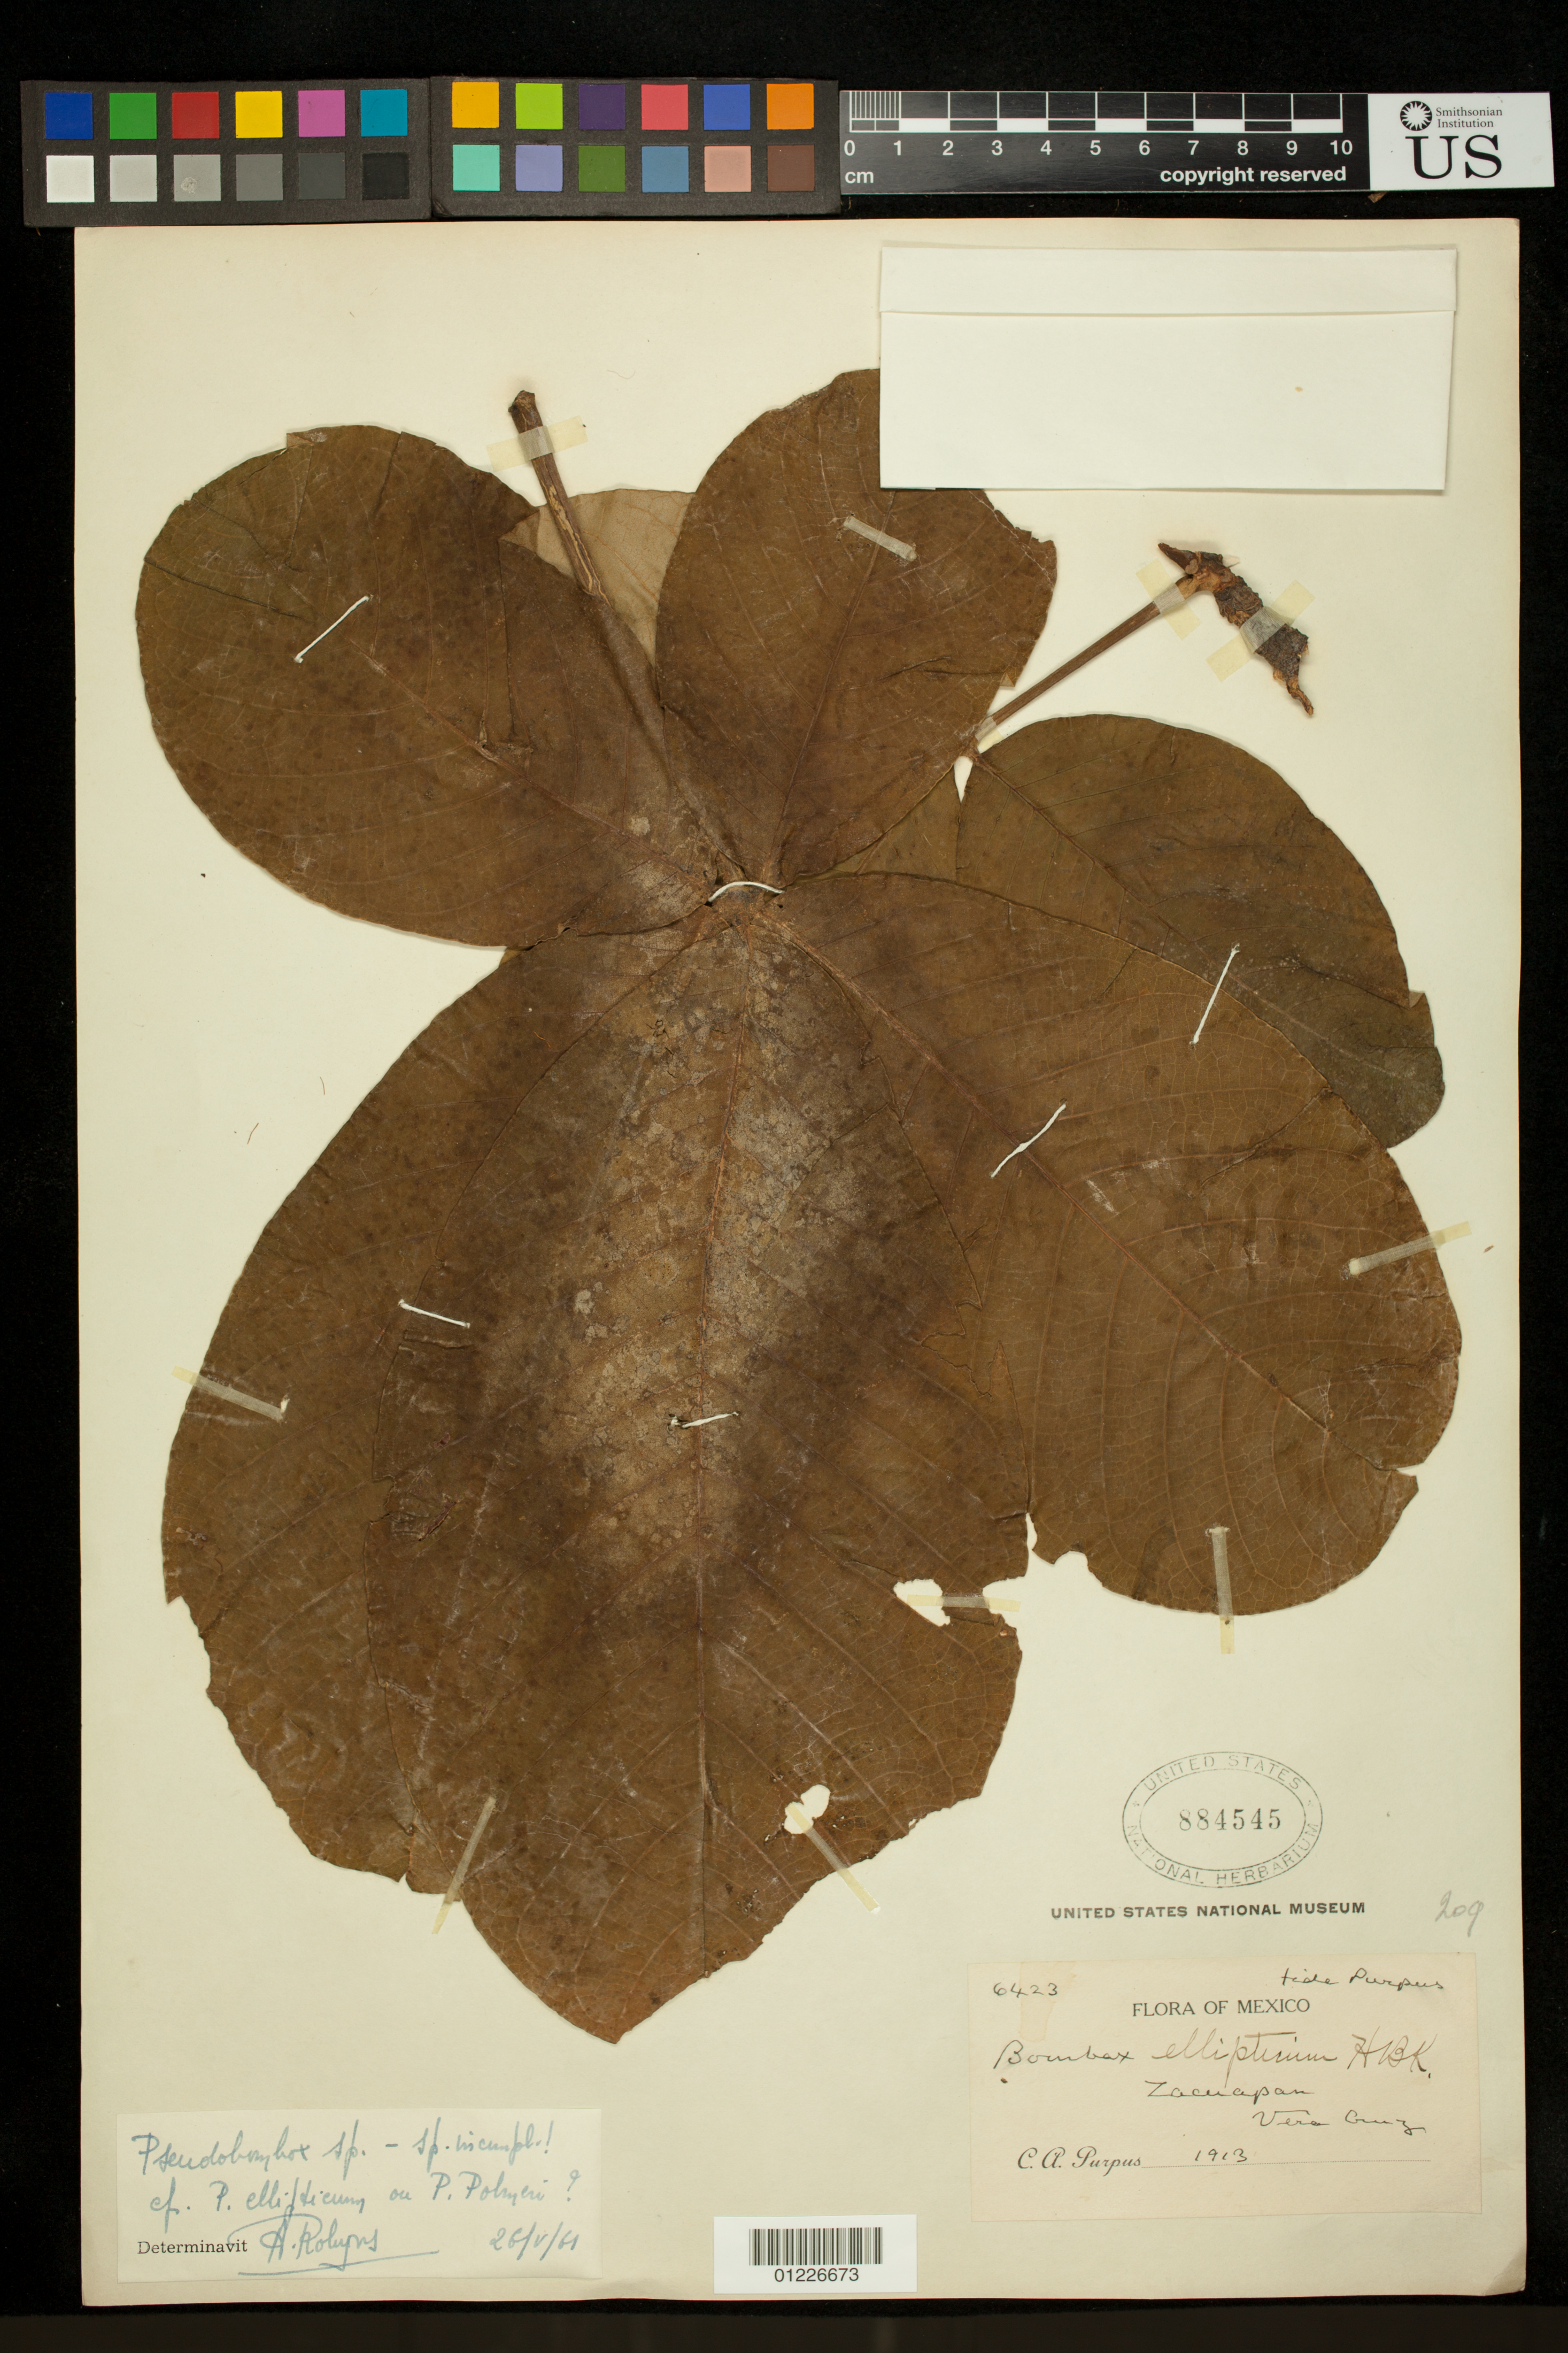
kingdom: Plantae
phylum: Tracheophyta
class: Magnoliopsida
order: Malvales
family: Malvaceae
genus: Pseudobombax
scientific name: Pseudobombax ellipticum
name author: (Kunth) Dugand G.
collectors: C. A. Purpus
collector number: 6423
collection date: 1913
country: Mexico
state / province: Veracruz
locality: Zacuapan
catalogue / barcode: US 884545